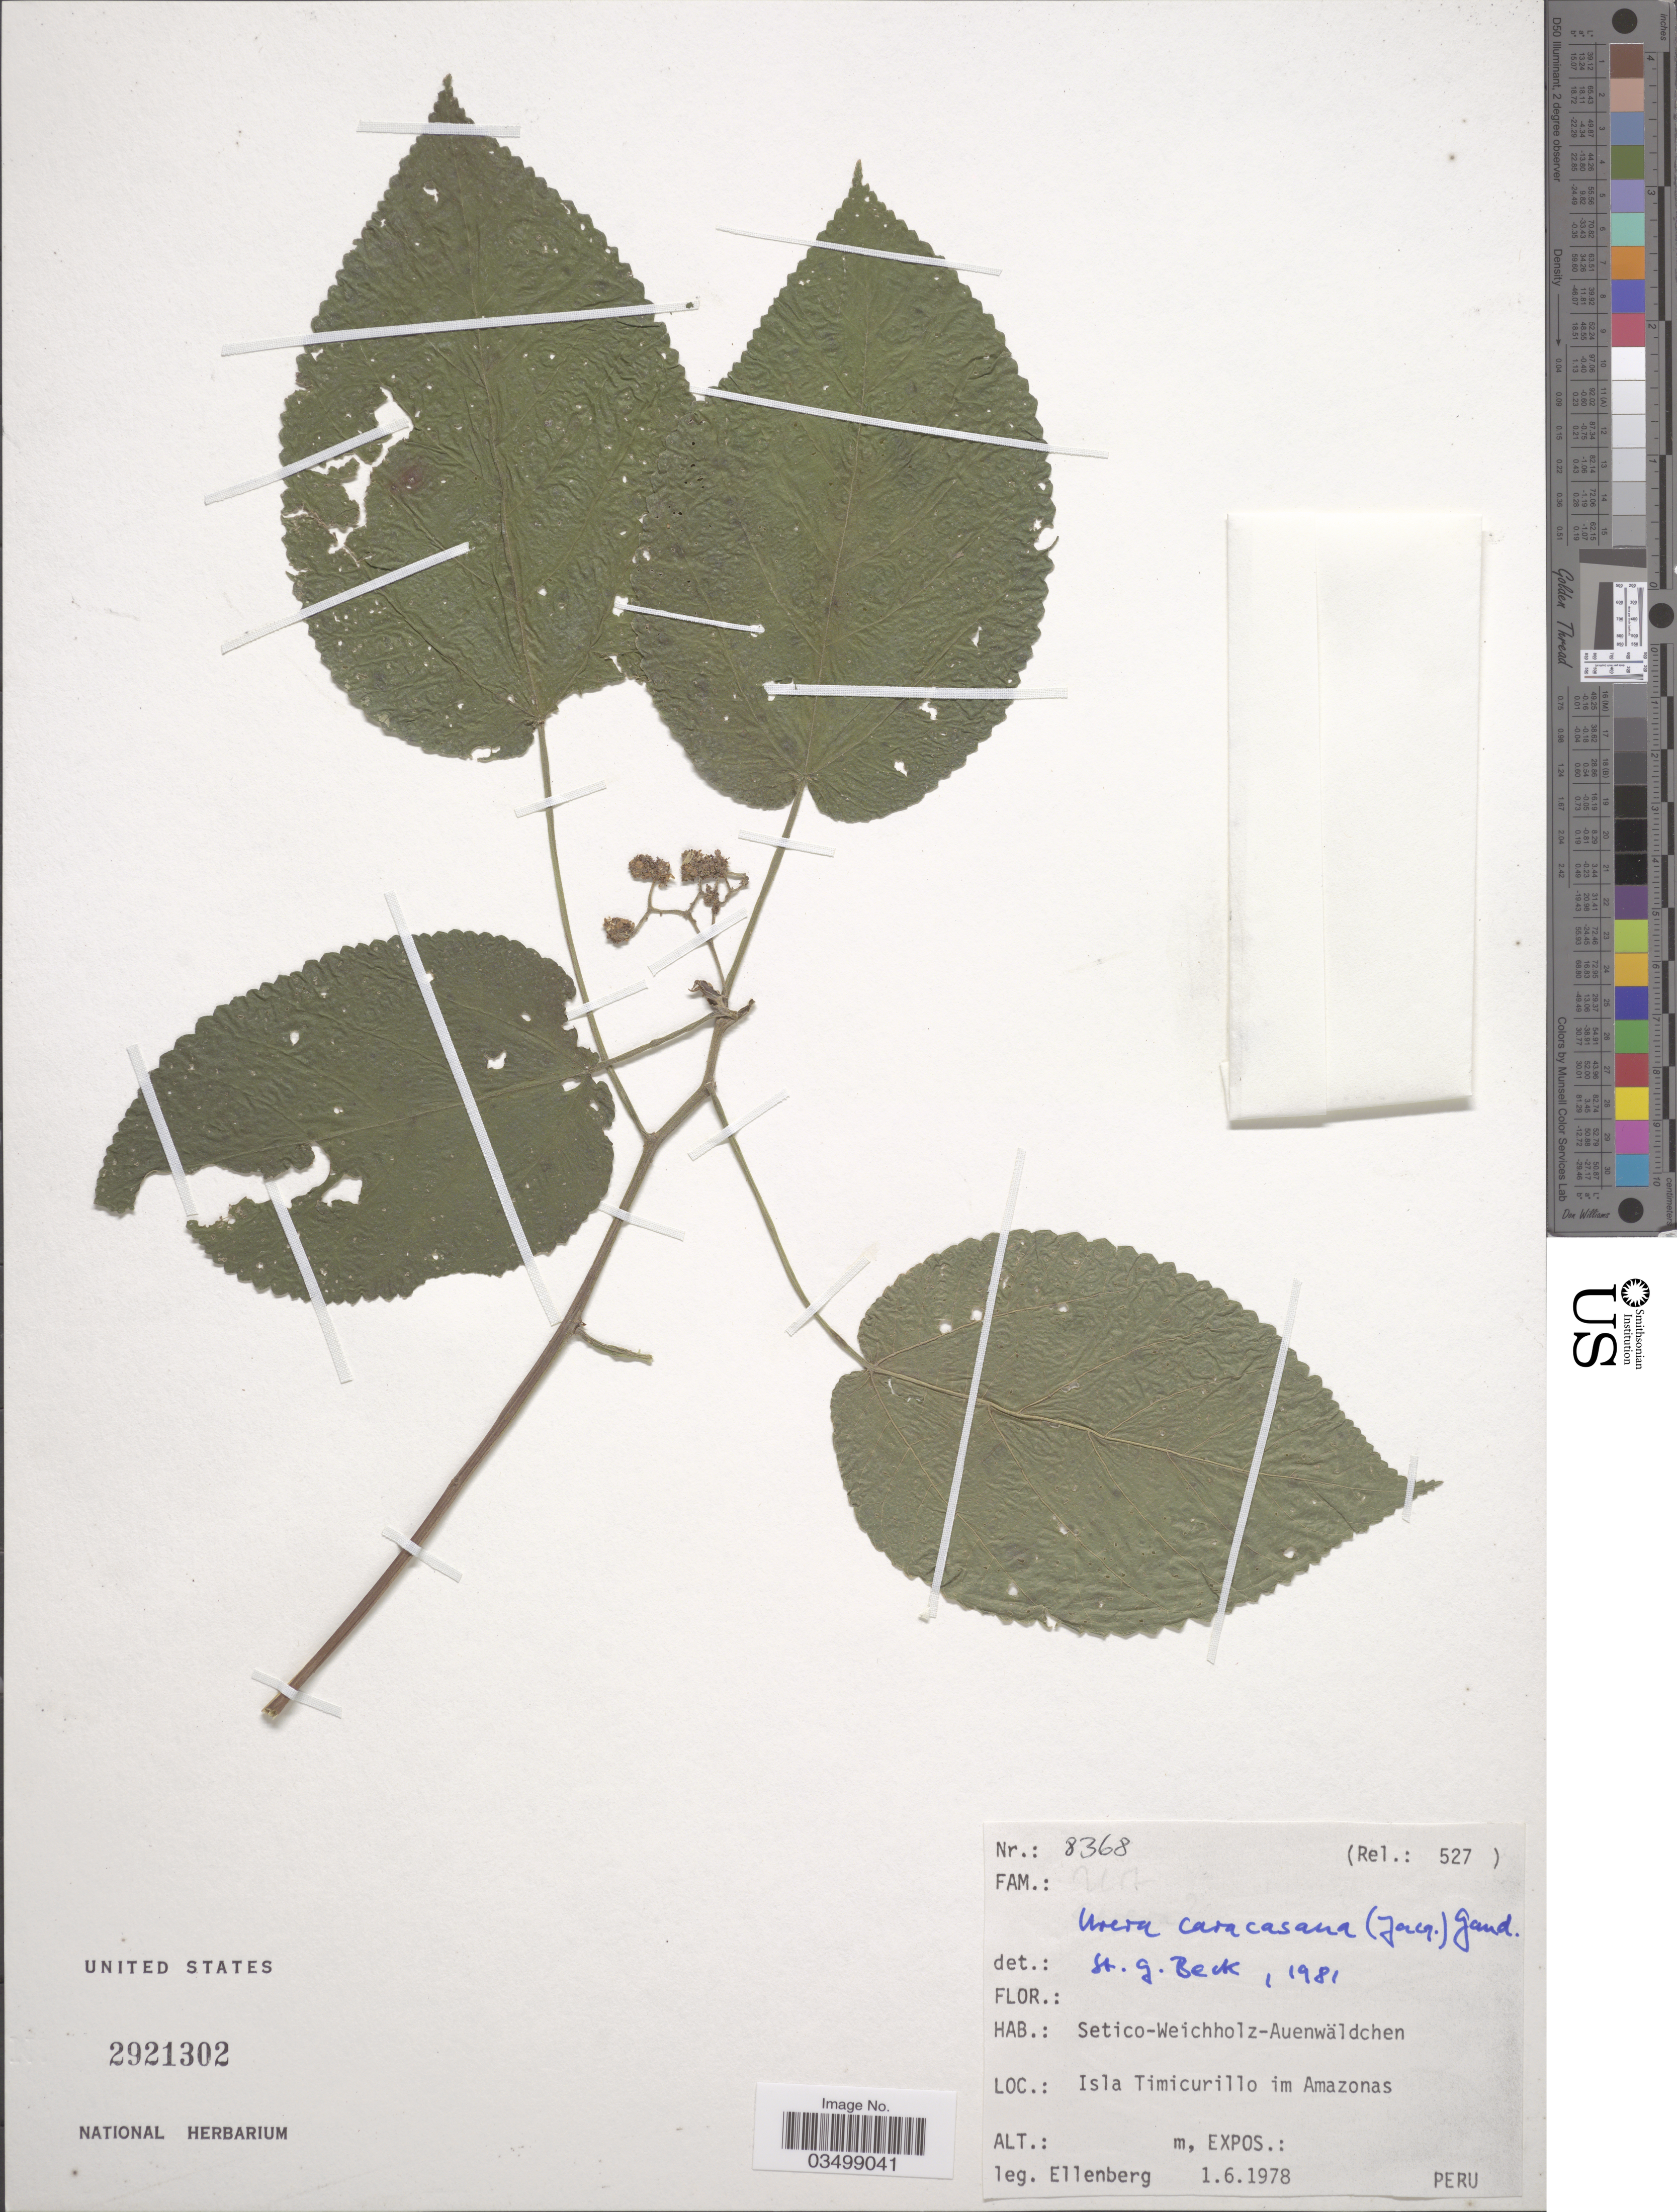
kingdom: Plantae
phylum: Tracheophyta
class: Magnoliopsida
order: Rosales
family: Urticaceae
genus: Urera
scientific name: Urera caracasana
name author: (Jacq.) Gaudich. ex Griseb.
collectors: Ellenberg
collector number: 8368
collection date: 1978-06-01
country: Peru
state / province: Amazonas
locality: Isla Timicurillo im Amazonas.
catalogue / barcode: US 2921302